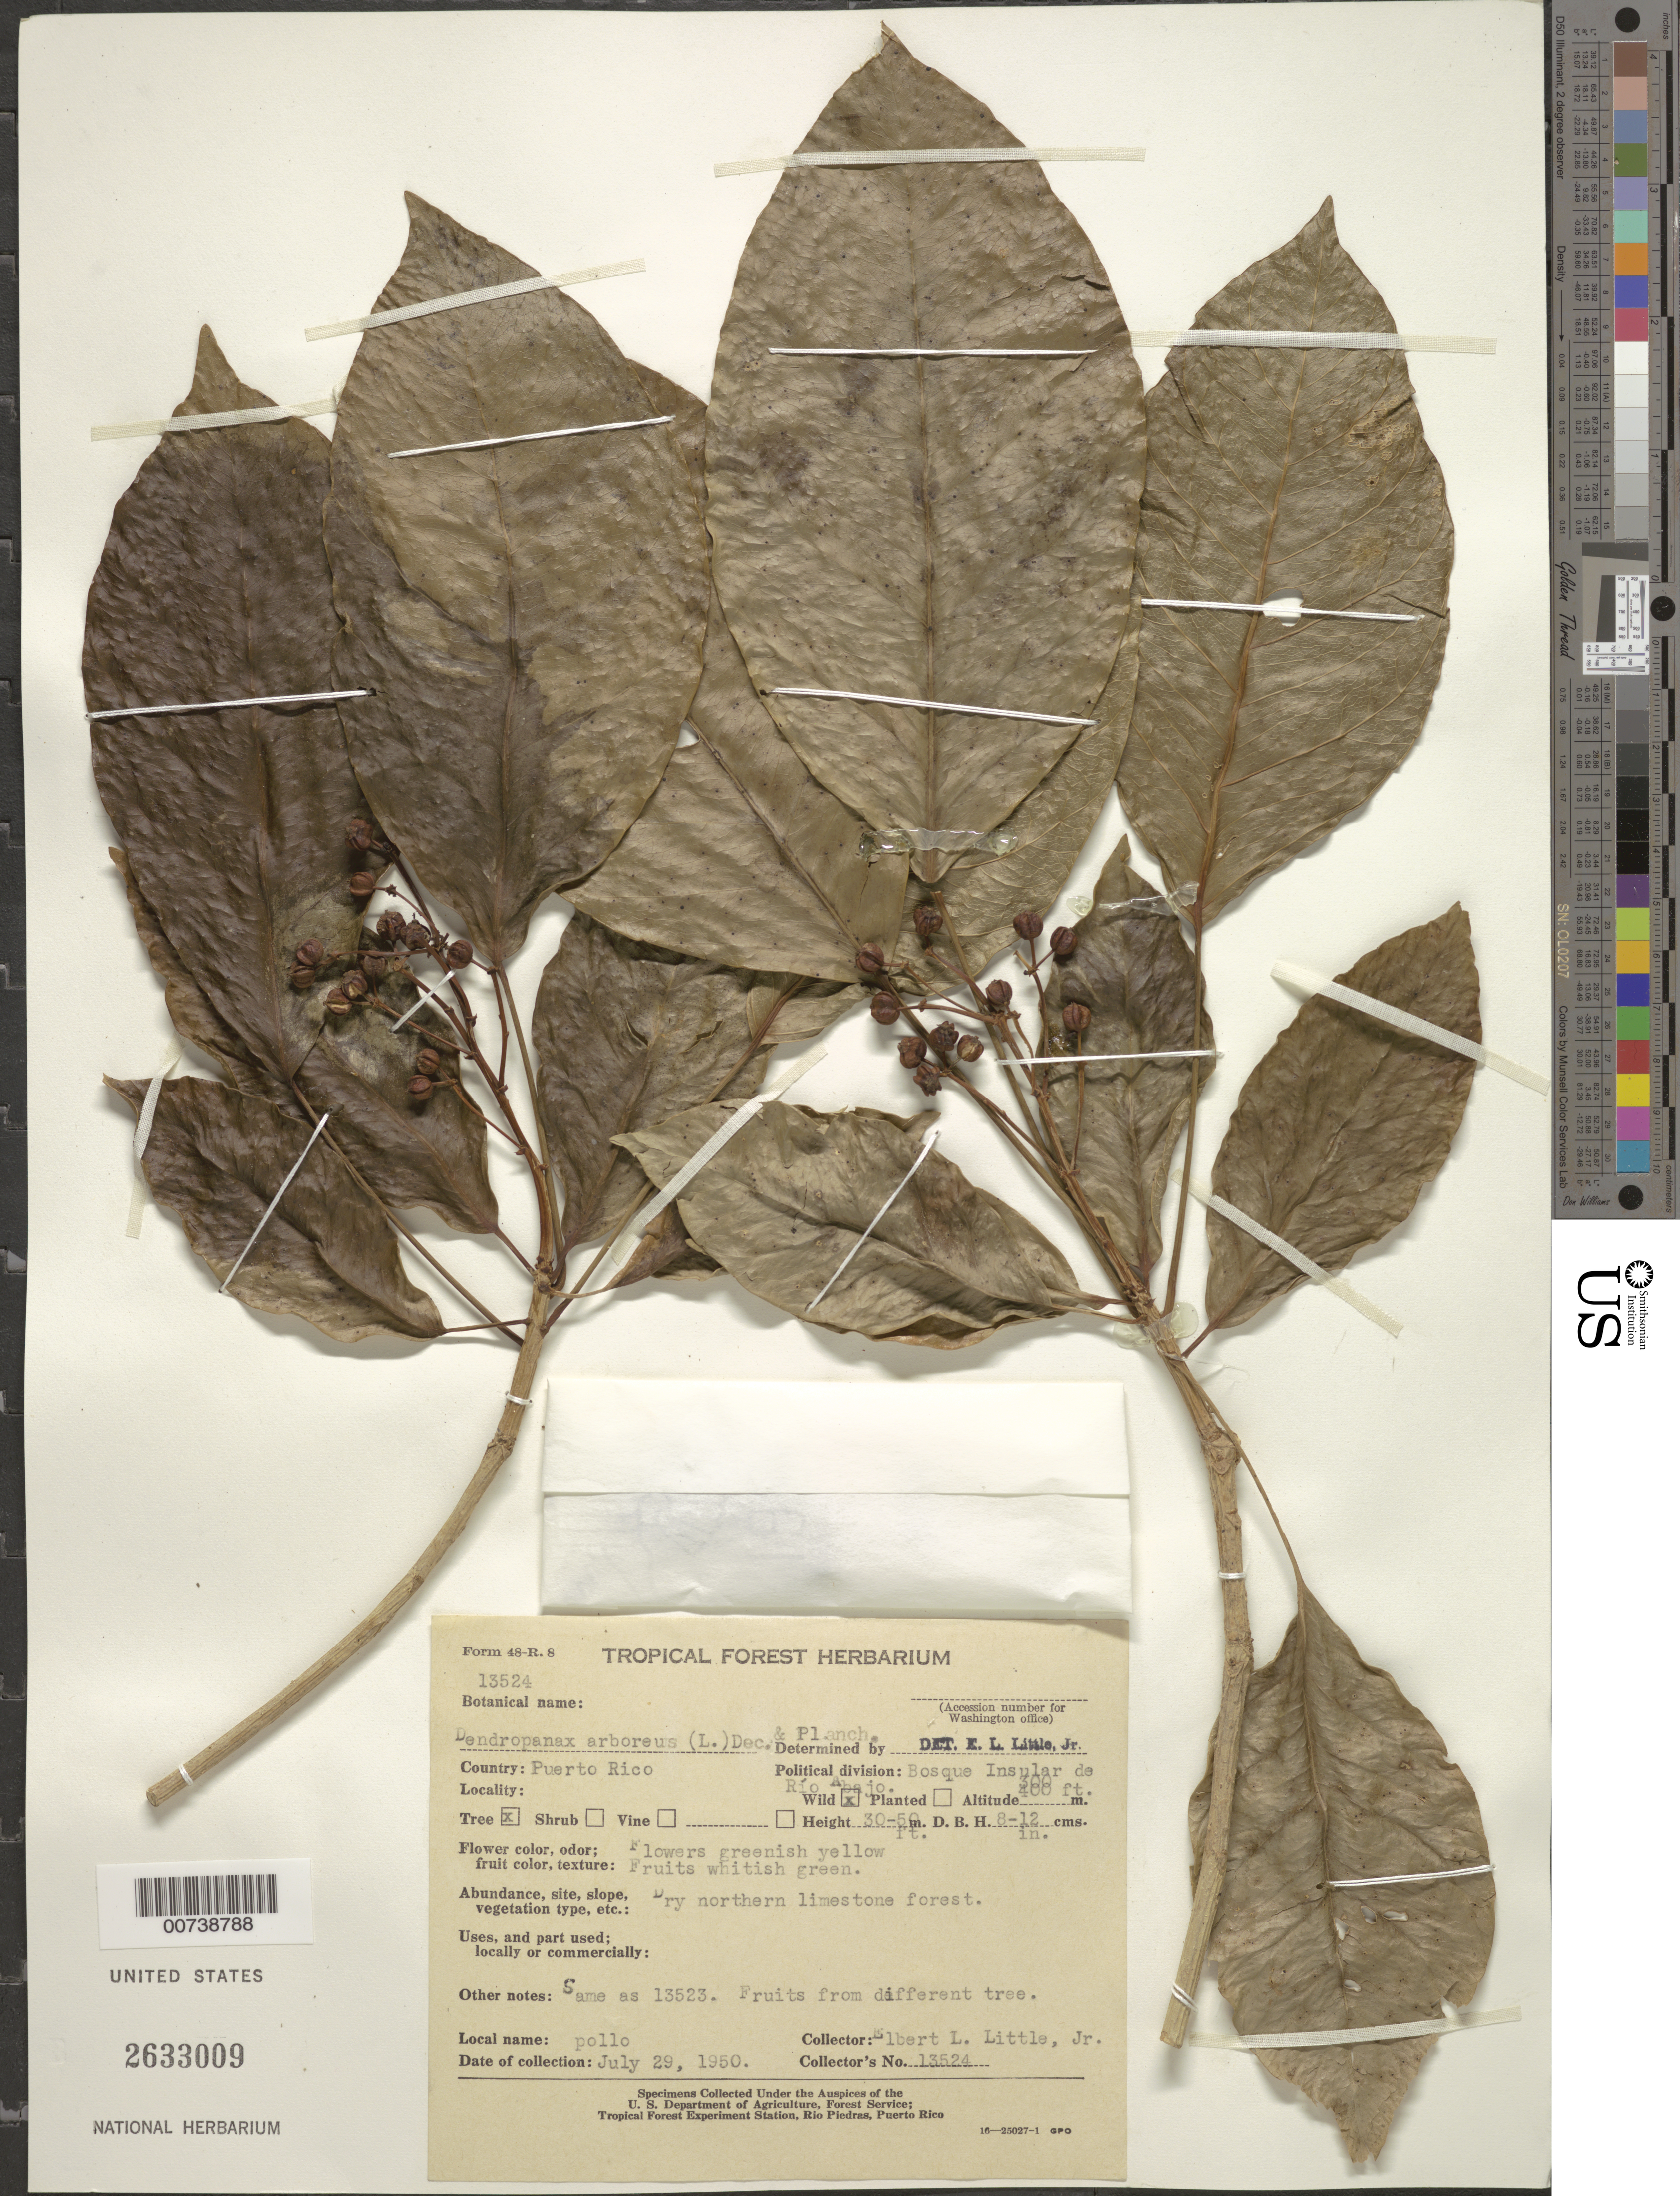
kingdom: Plantae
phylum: Tracheophyta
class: Magnoliopsida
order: Apiales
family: Araliaceae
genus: Dendropanax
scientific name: Dendropanax arboreus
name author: (L.) Decne. & Planch.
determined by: Little, Elbert L., Jr., (FSSR), United States Department of Agriculture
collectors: E. L. Little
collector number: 13524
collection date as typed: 29 Jul 1950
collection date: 1950-07-29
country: Puerto Rico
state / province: Arecibo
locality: Bosque Insular de Río Abajo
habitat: Dry northern limestone forest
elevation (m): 91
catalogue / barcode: US 2633009